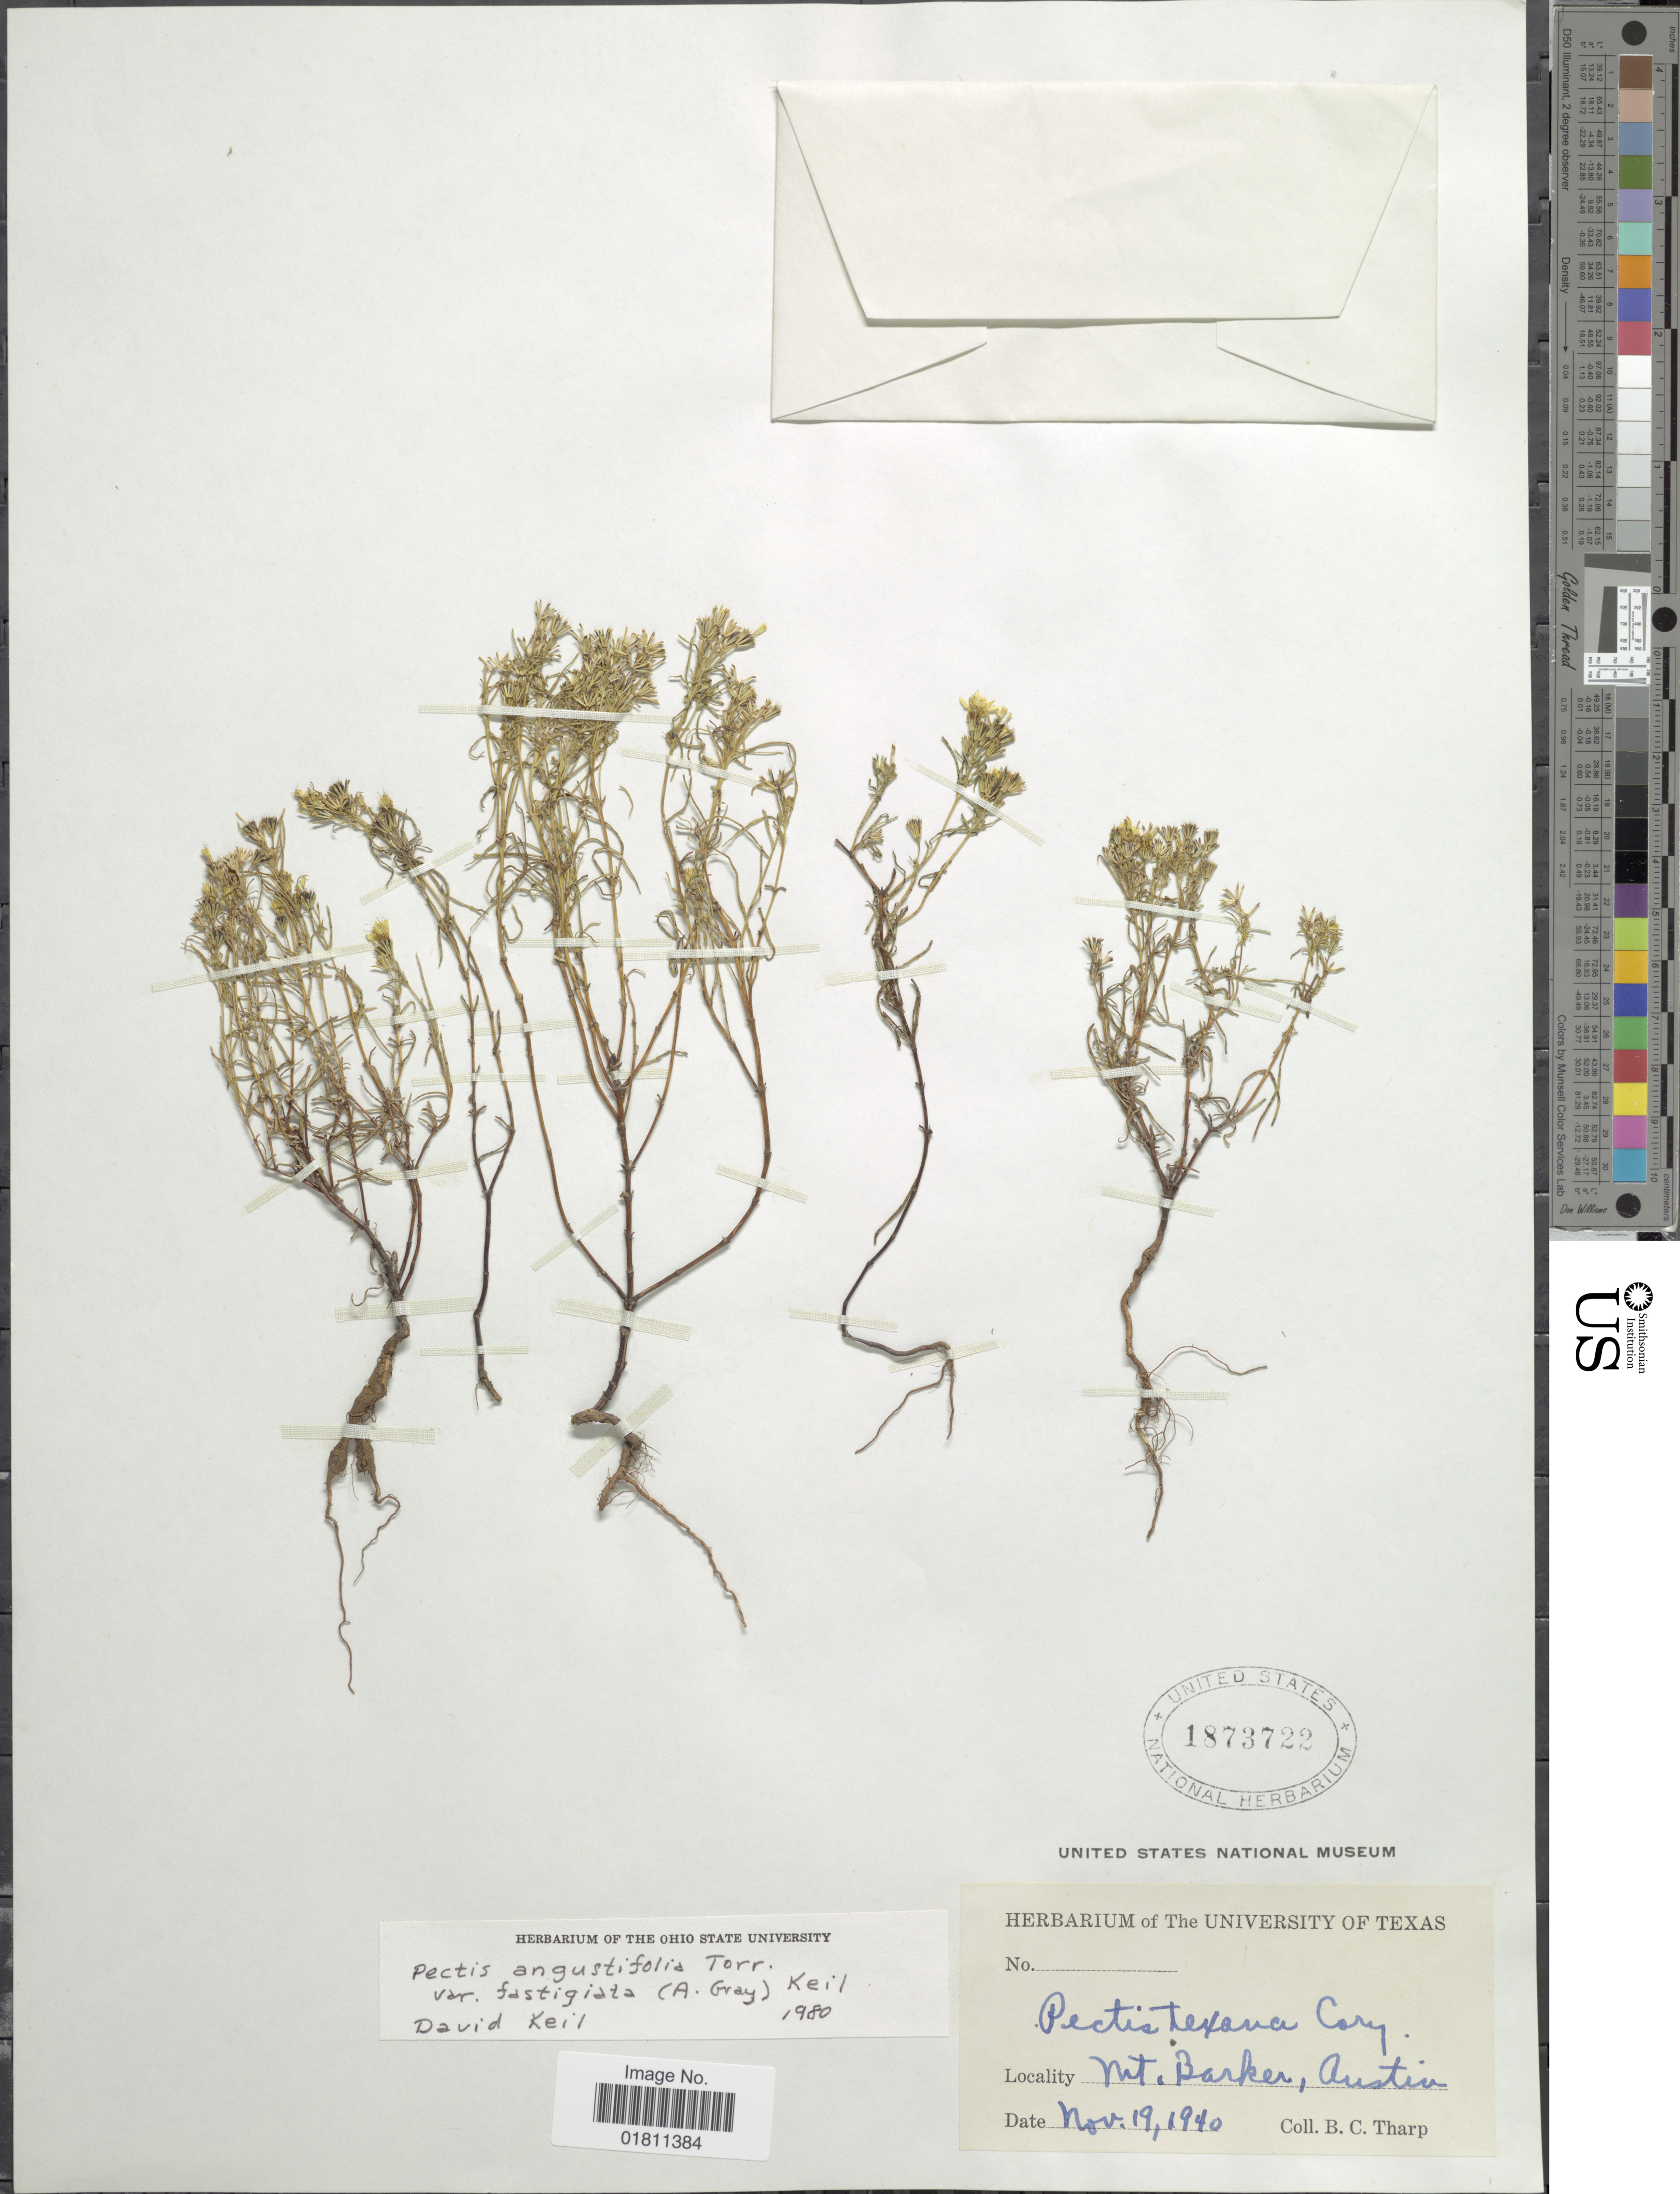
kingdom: Plantae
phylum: Tracheophyta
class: Magnoliopsida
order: Asterales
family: Asteraceae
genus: Pectis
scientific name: Pectis angustifolia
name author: Torr.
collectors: B. C. Tharp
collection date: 1940-11-19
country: United States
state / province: Texas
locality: Mt. Barker. Austin.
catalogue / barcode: US 1873722